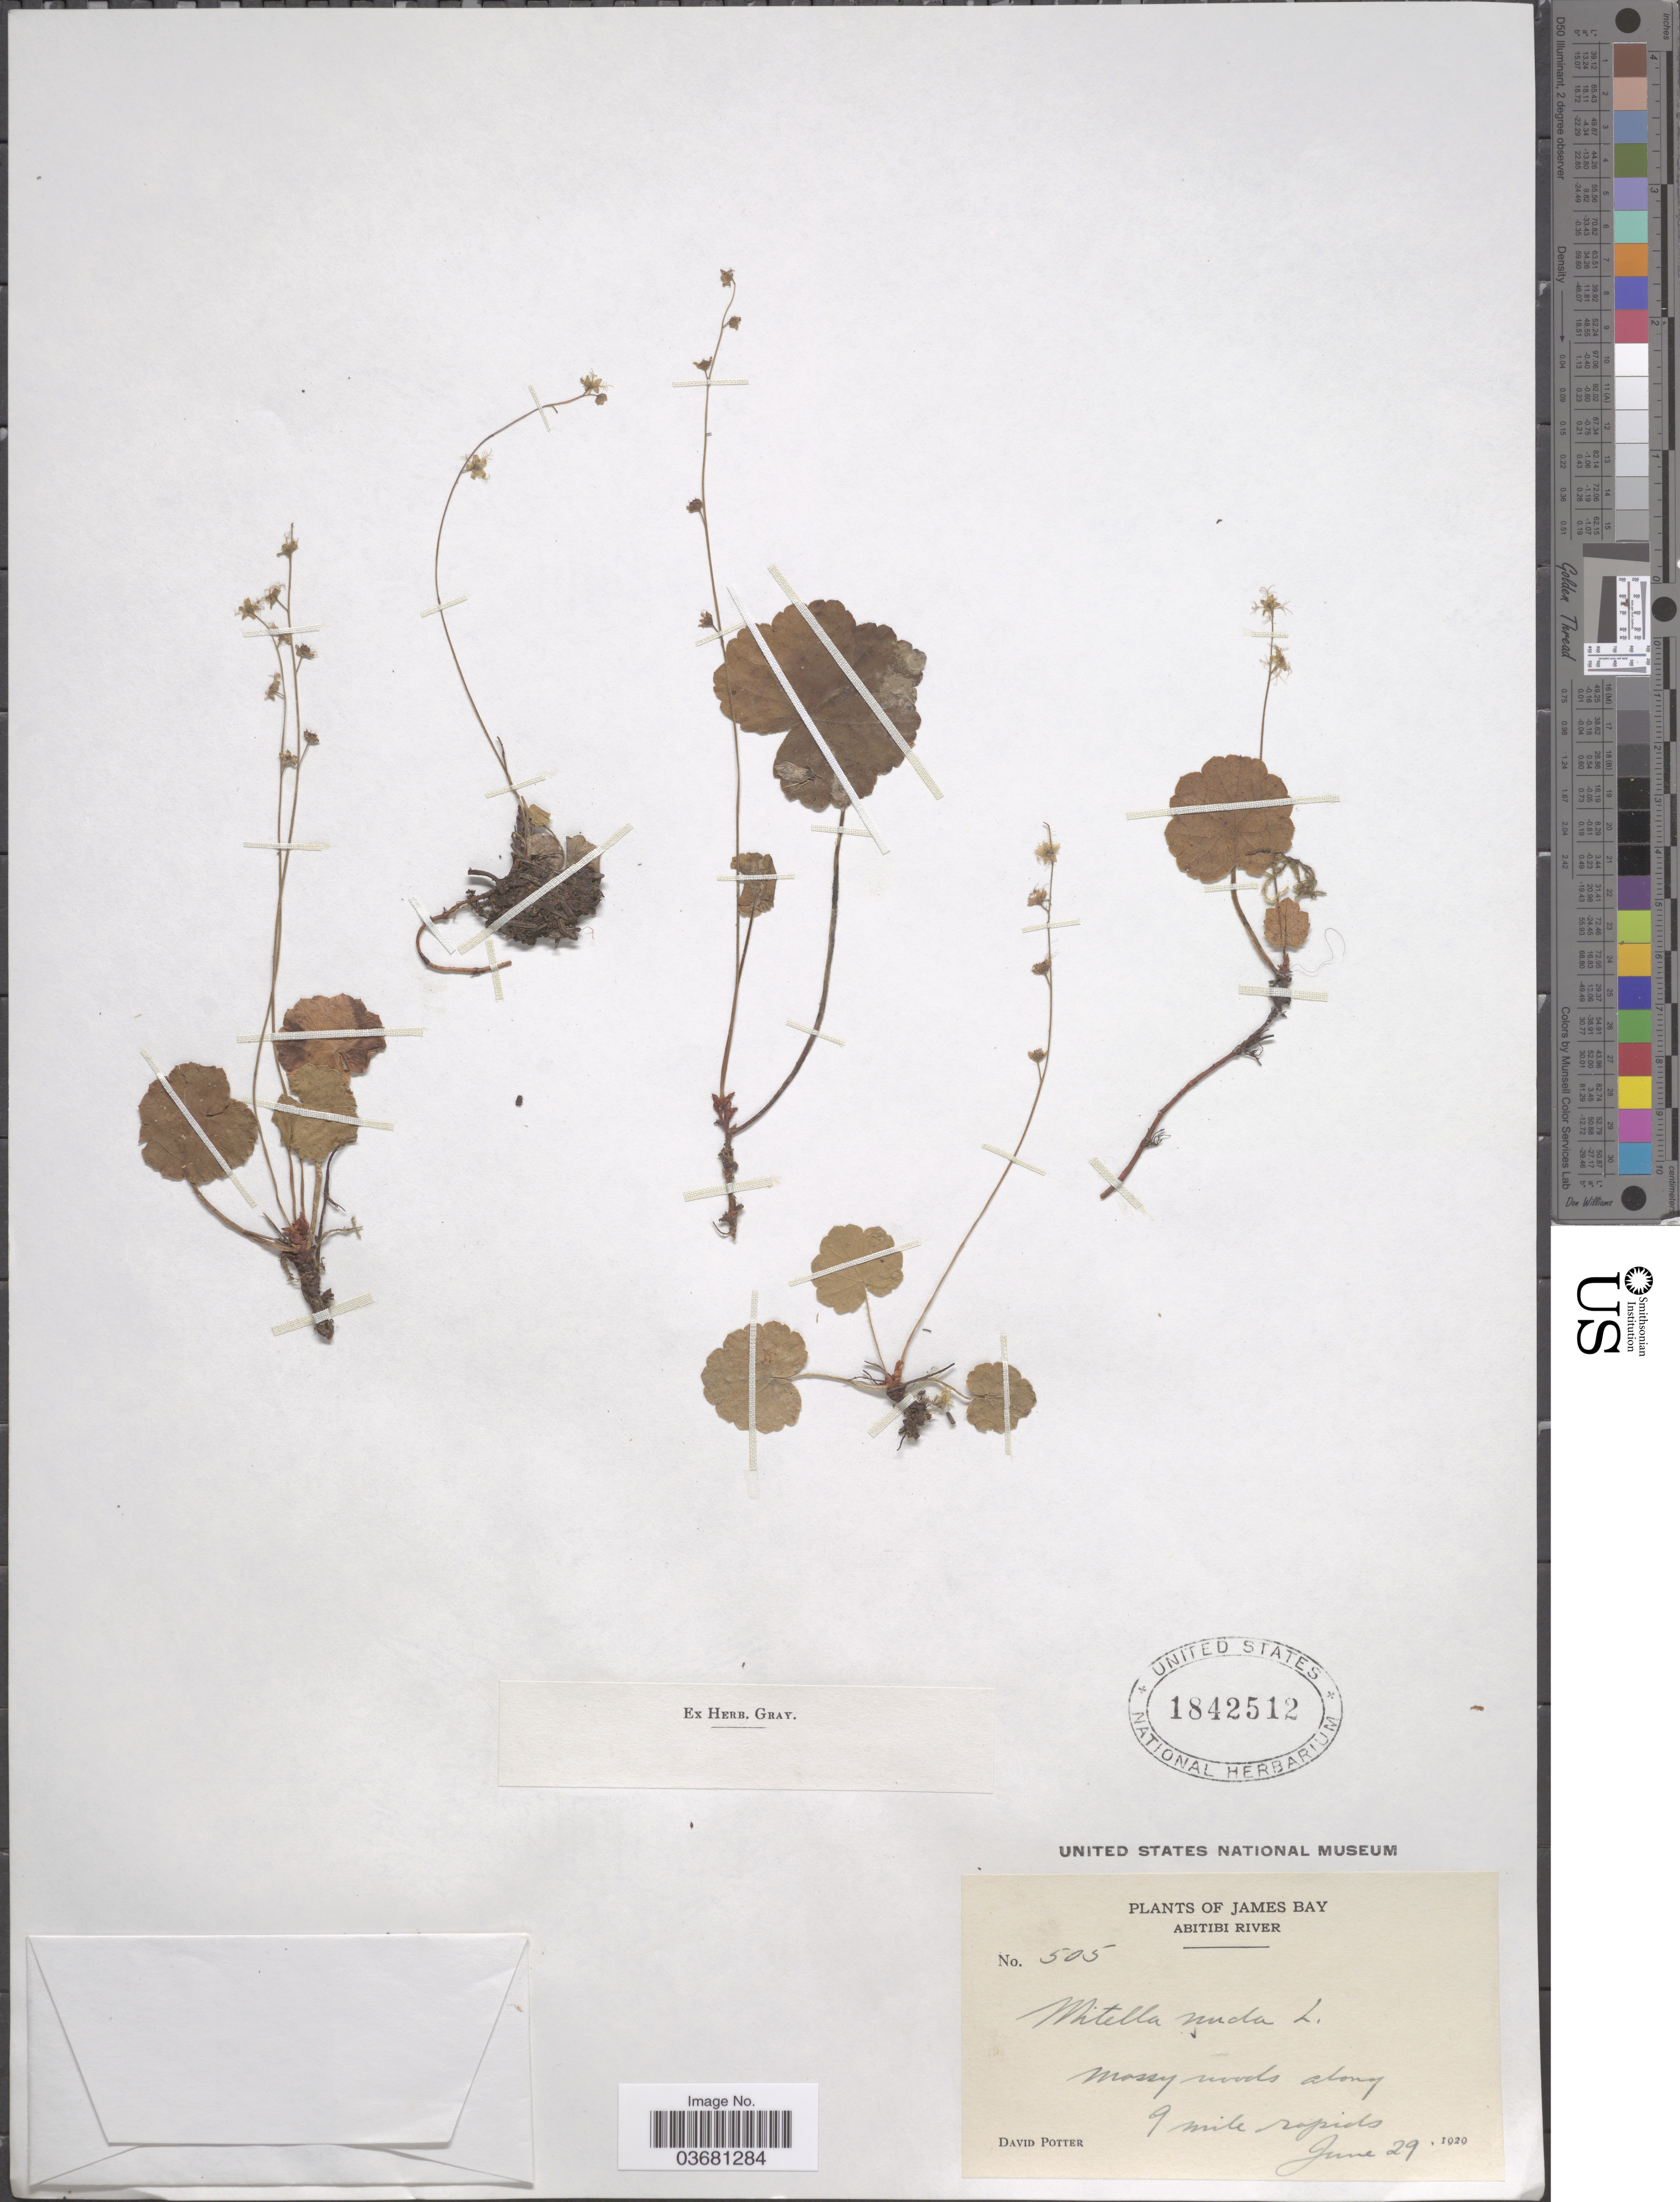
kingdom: Plantae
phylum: Tracheophyta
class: Magnoliopsida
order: Saxifragales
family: Saxifragaceae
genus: Mitella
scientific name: Mitella nuda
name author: L.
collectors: D. Potter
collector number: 505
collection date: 1929-06-29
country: Canada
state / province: Ontario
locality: James Bay. Abitibi River. Mossy woods along 9 mile rapids.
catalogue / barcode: US 1842512